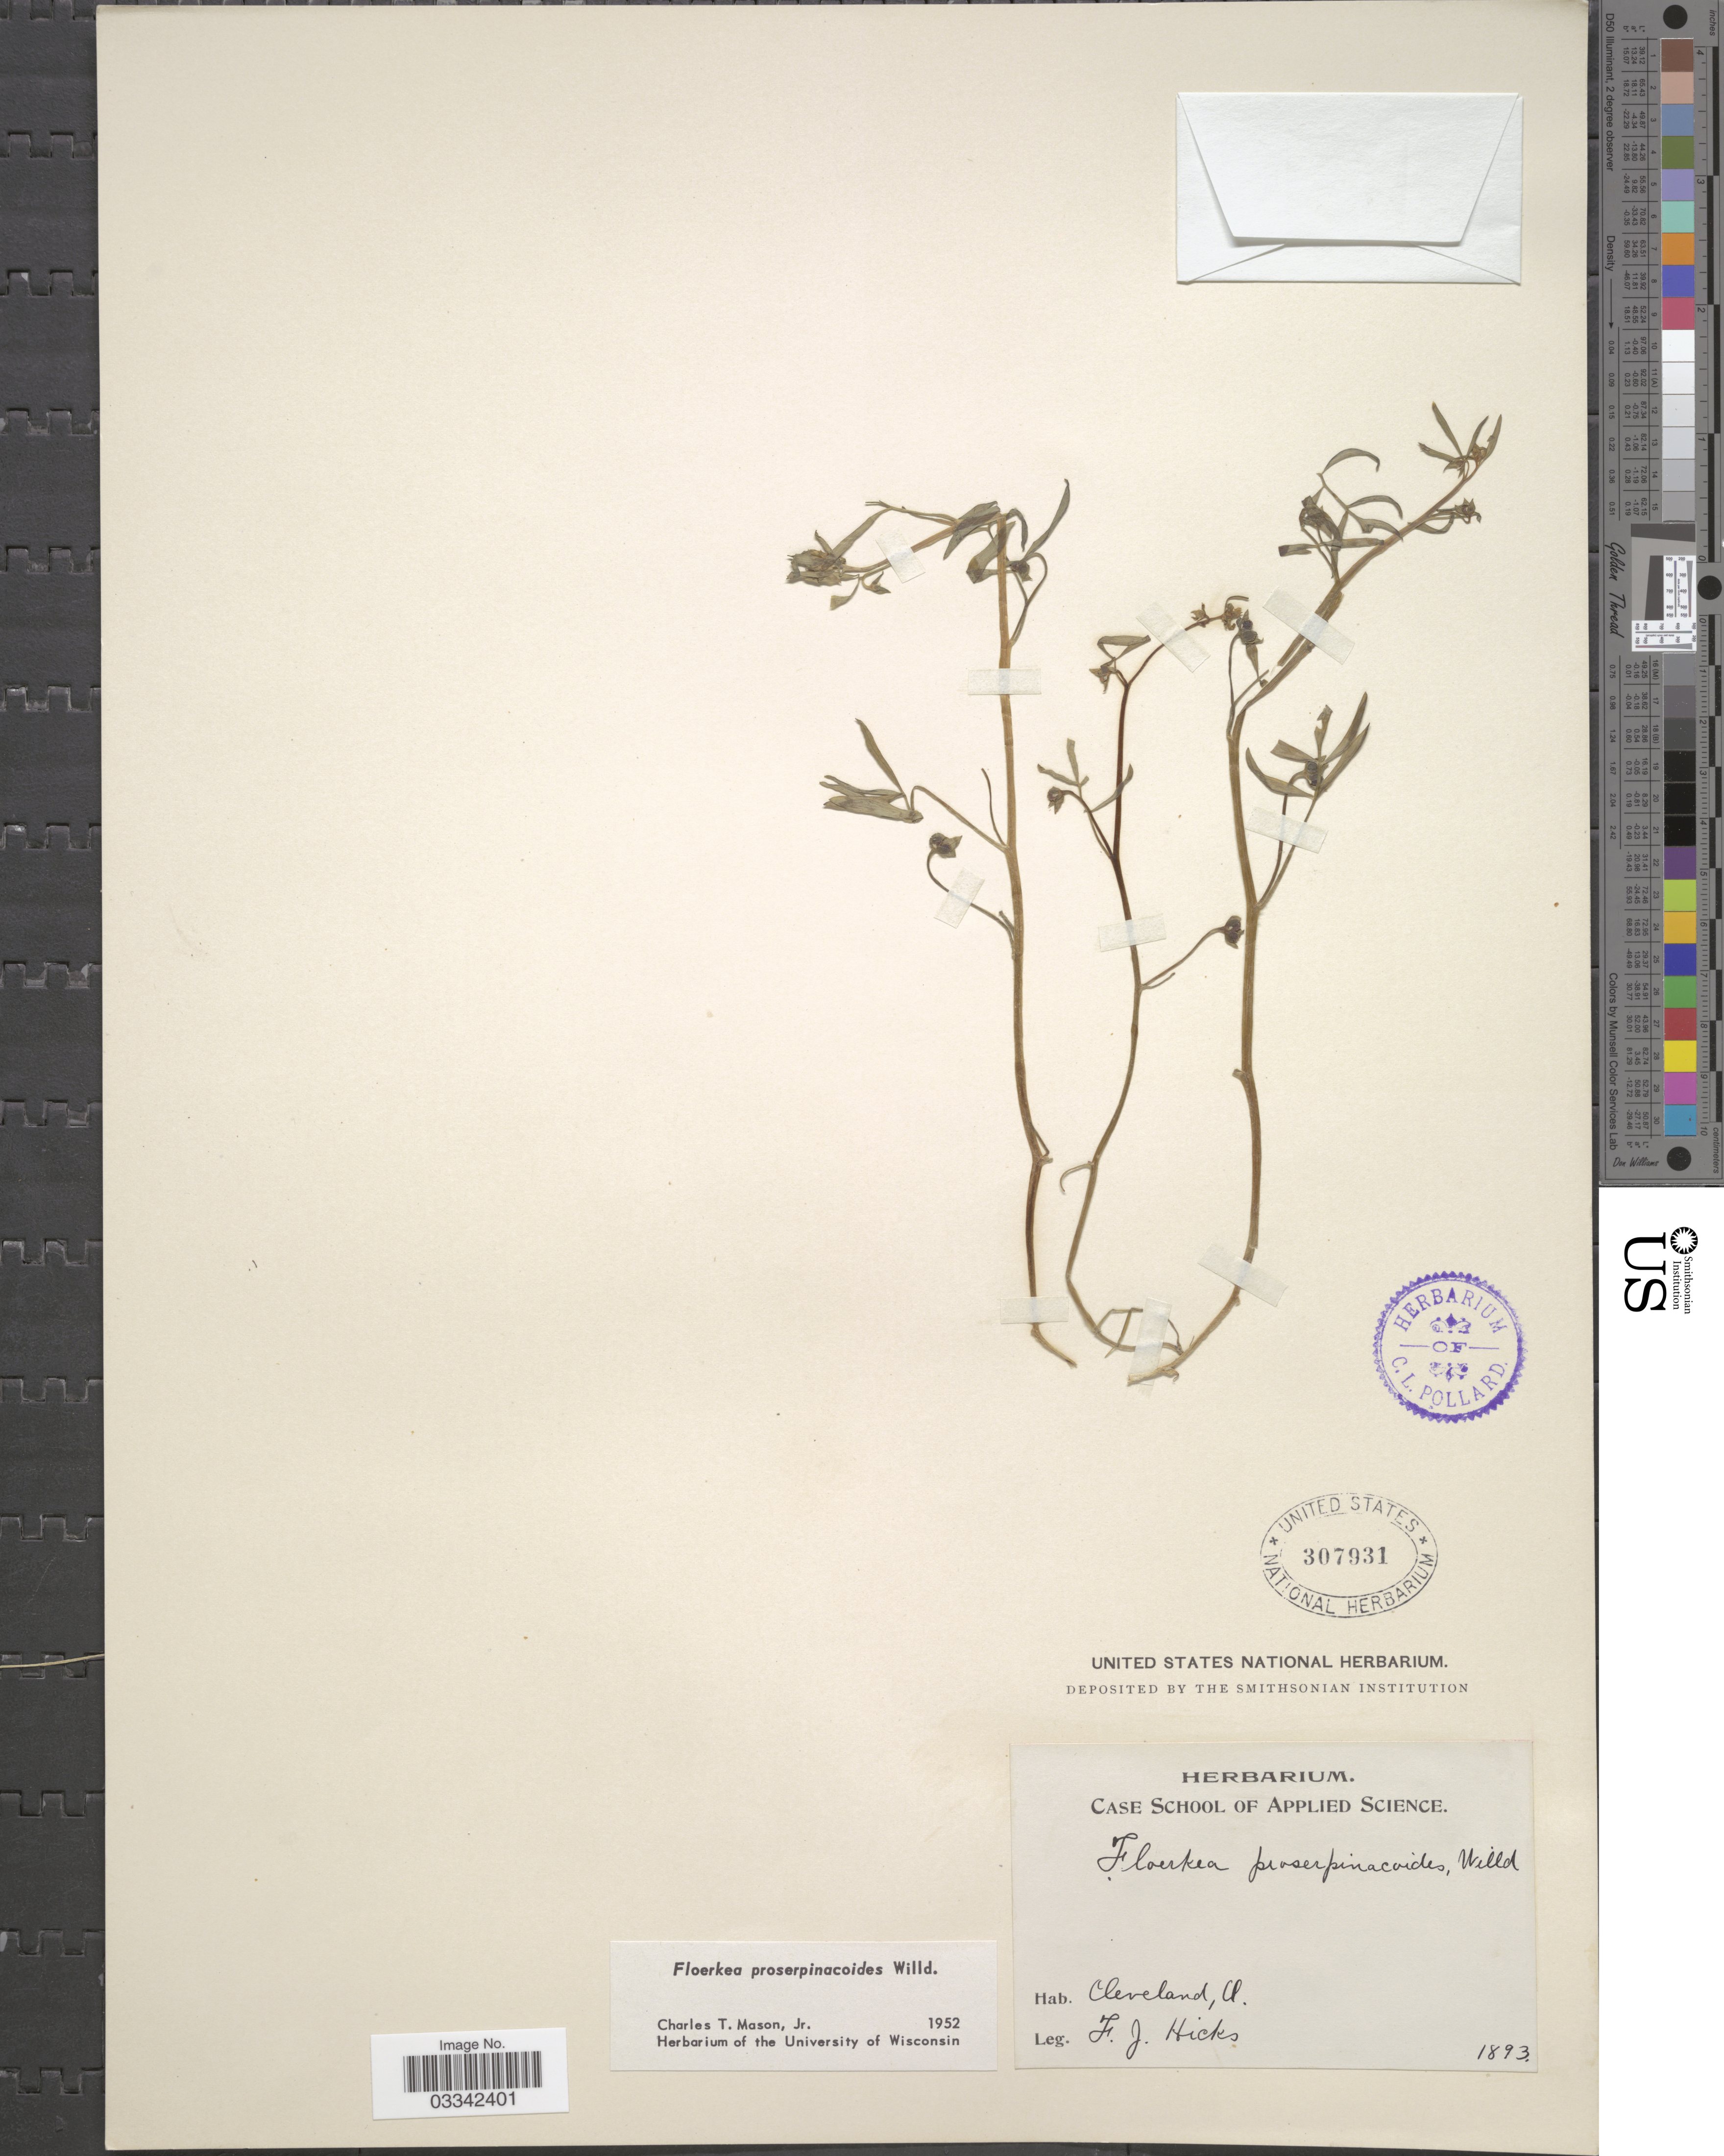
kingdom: Plantae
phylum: Tracheophyta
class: Magnoliopsida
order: Brassicales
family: Limnanthaceae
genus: Floerkea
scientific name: Floerkea proserpinacoides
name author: Willd.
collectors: L. E. Hicks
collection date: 1893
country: United States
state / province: Ohio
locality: Cleveland.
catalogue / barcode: US 307931